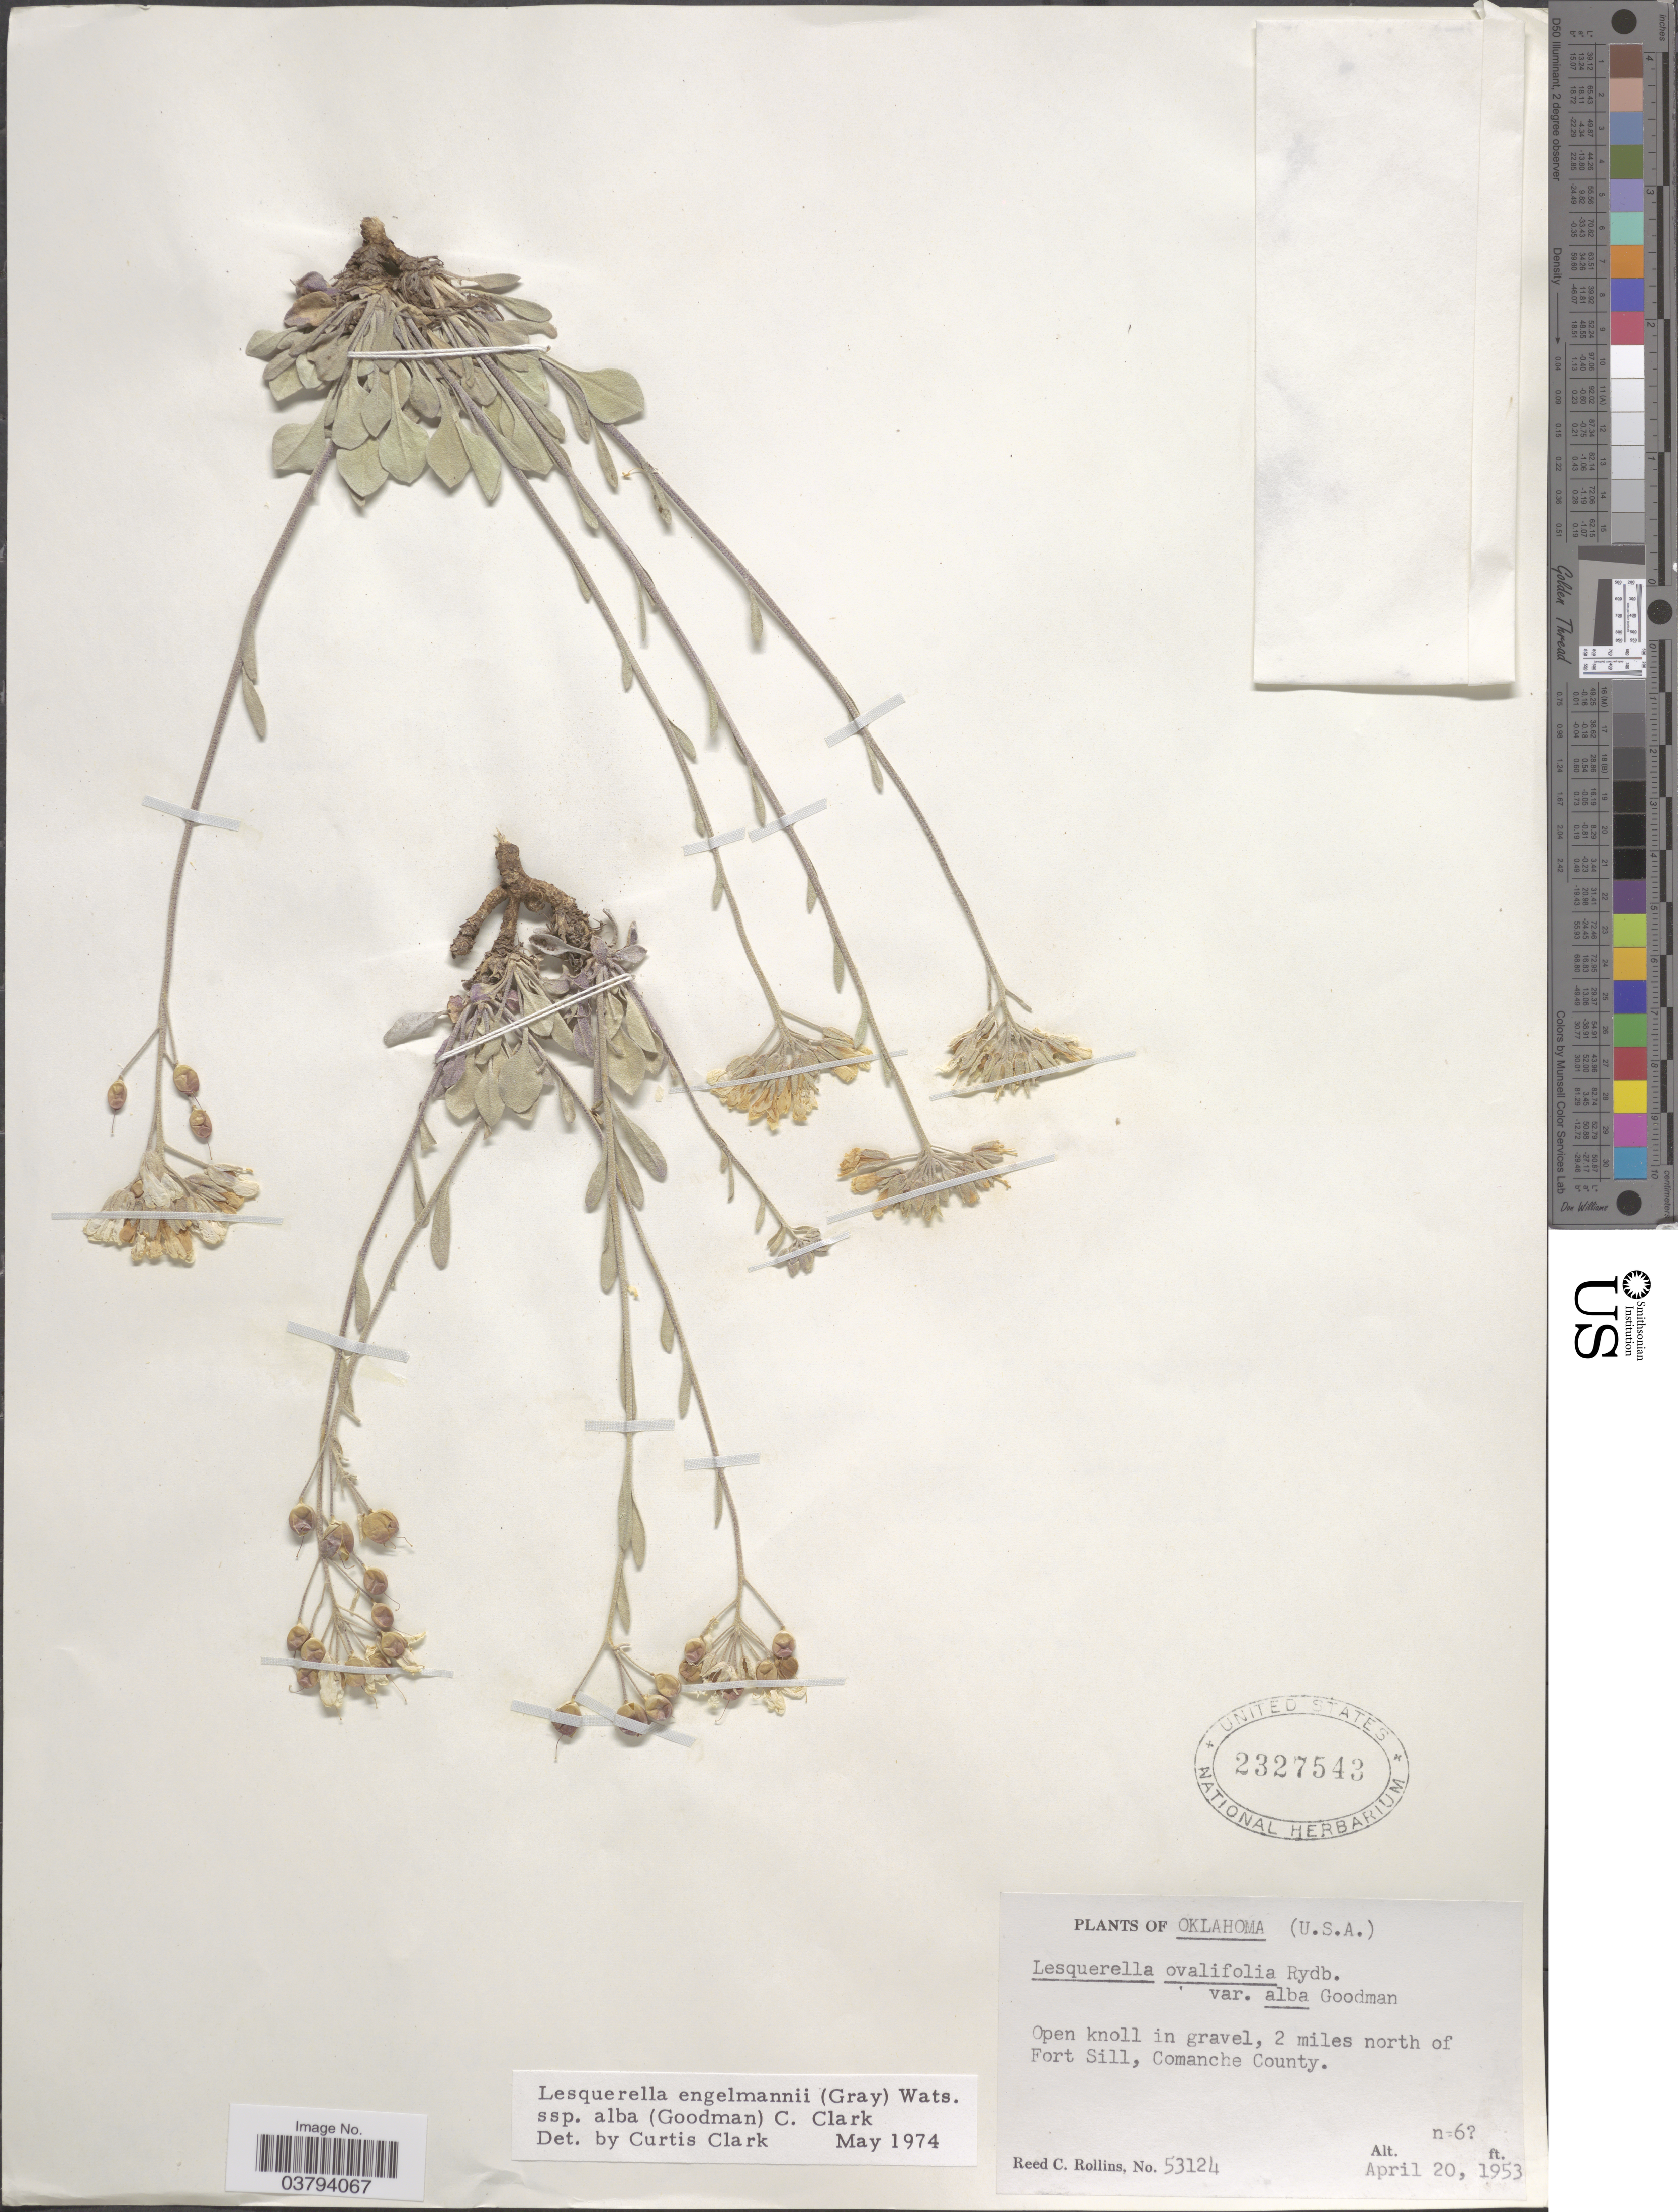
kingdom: Plantae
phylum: Tracheophyta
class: Magnoliopsida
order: Brassicales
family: Brassicaceae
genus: Lesquerella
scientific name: Lesquerella ovalifolia subsp. alba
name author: (Goodman) Rollins & E.A. Shaw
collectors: R. C. Rollins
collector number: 53124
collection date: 1953-04-20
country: United States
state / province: Oklahoma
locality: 2 miles north of Fort Sill, Comanche County.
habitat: open knoll in gravel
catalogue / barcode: US 2327543